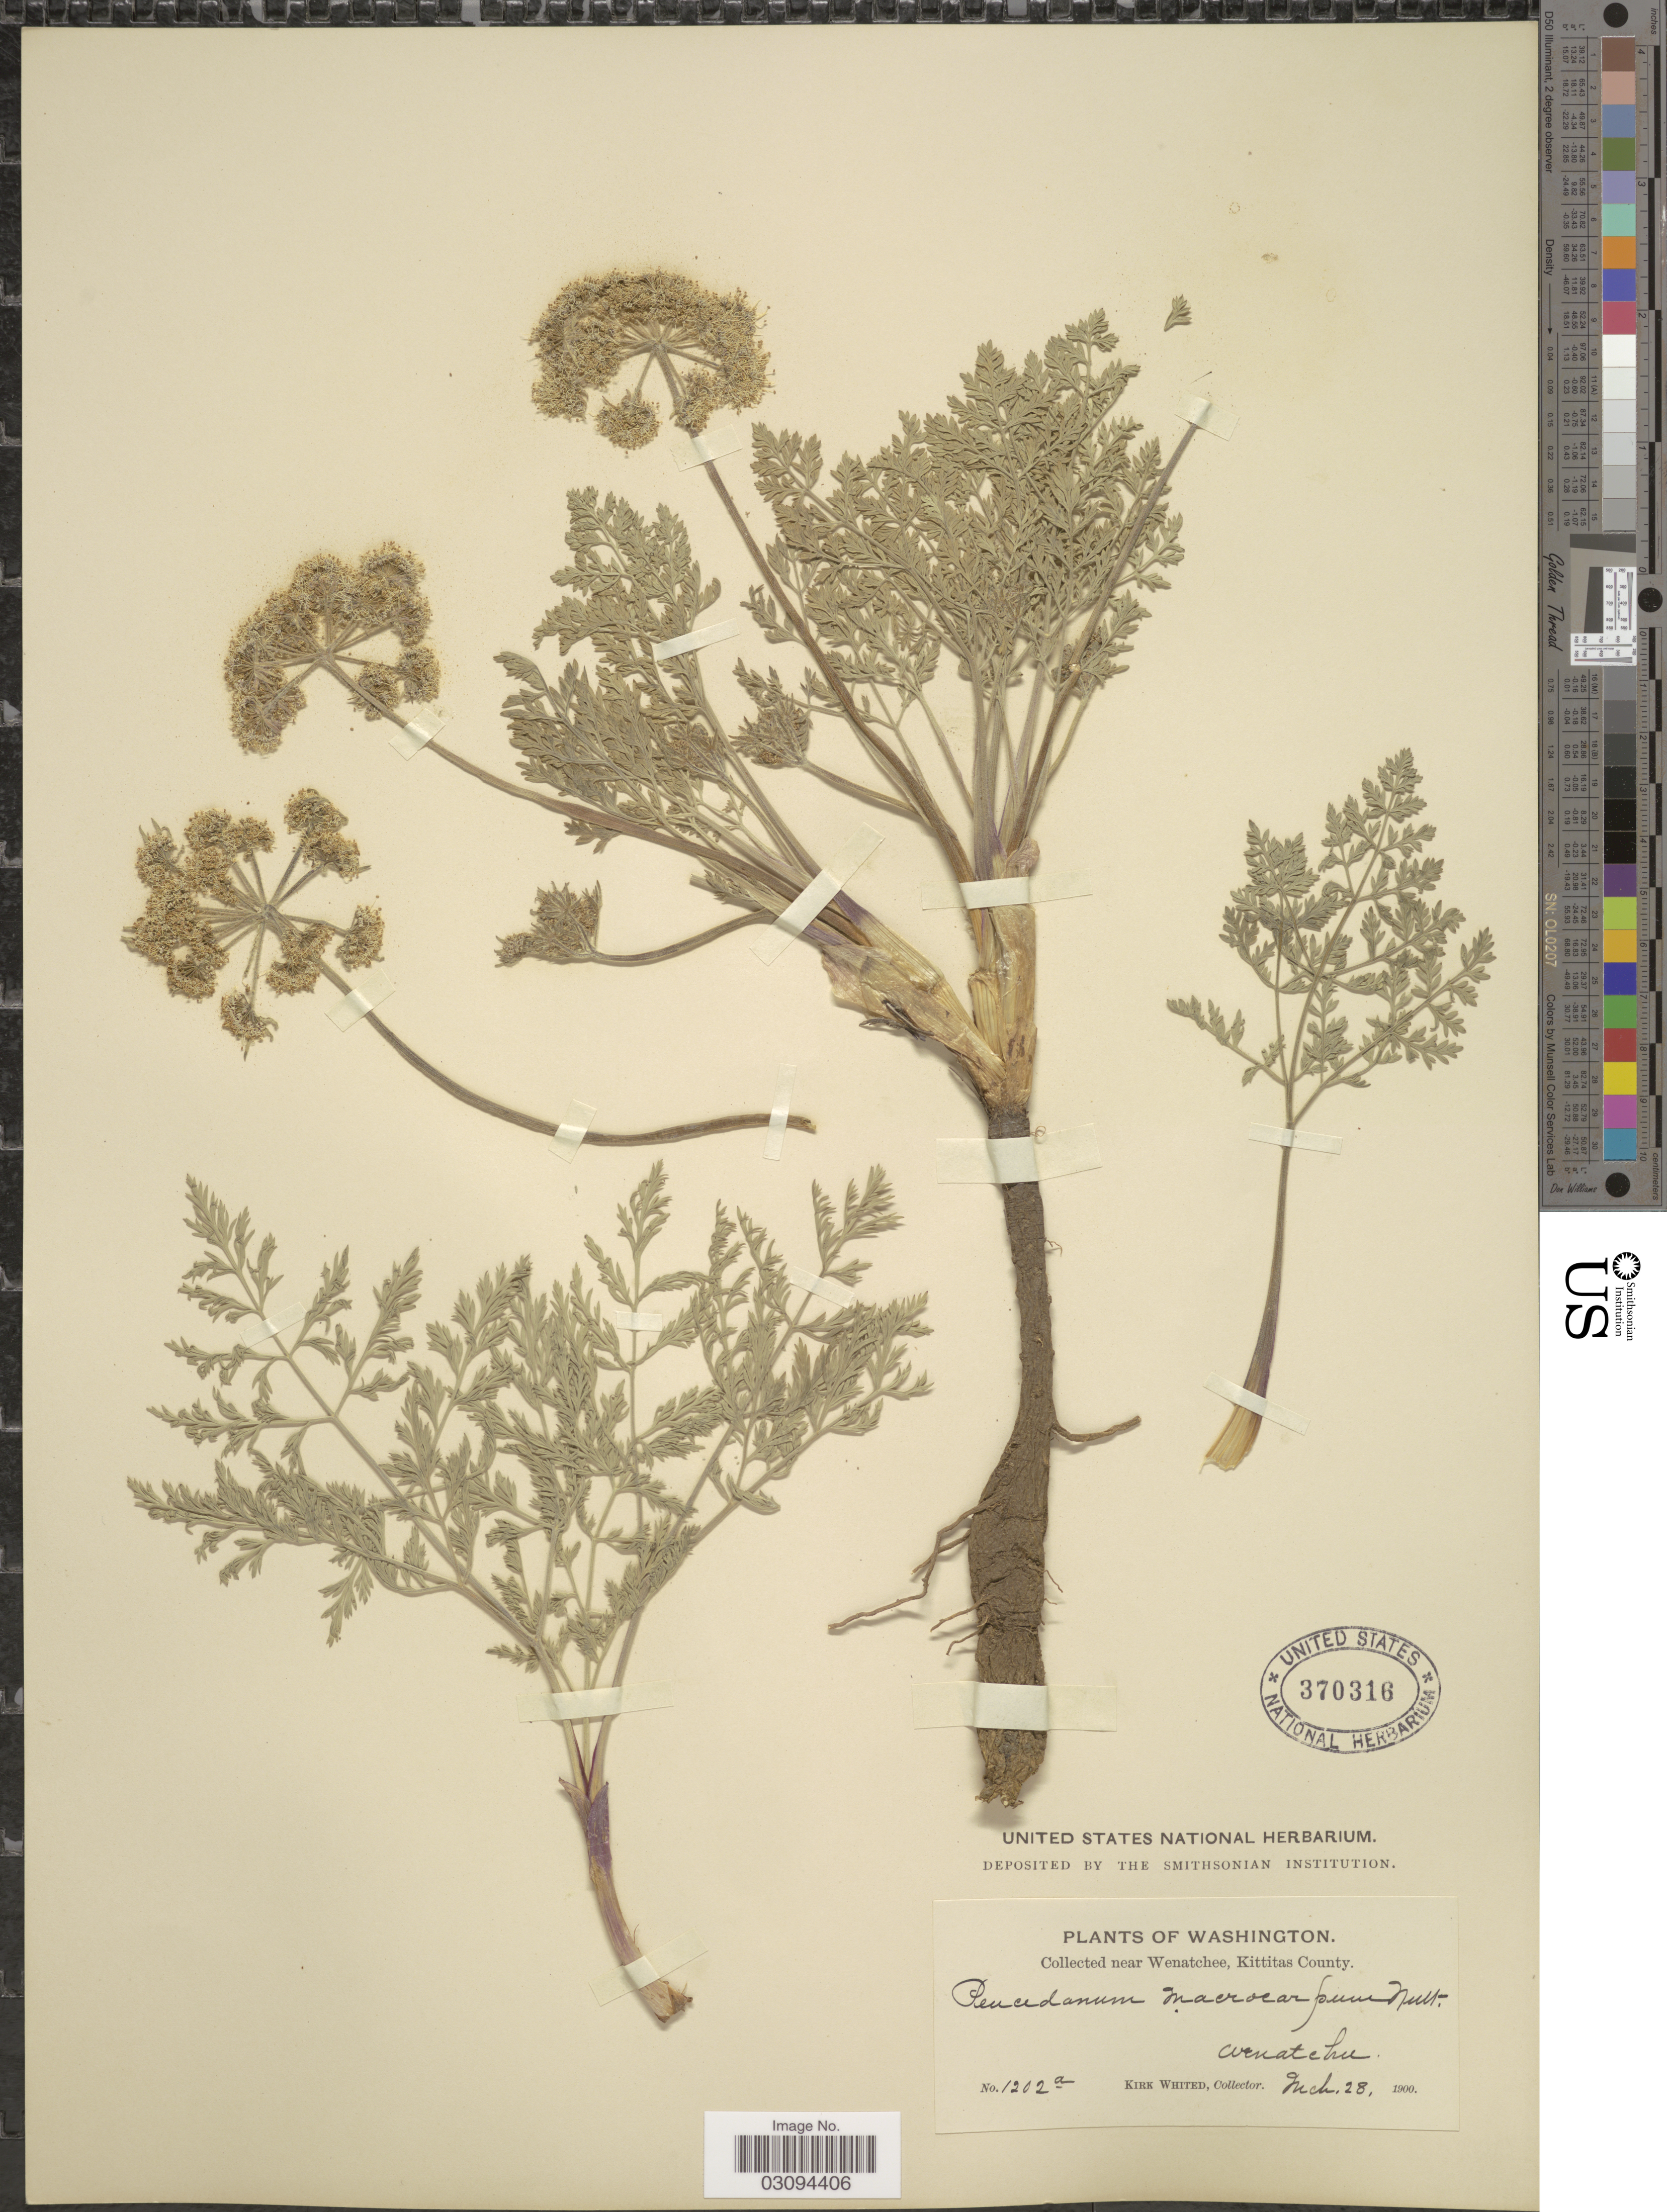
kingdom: Plantae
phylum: Tracheophyta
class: Magnoliopsida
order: Apiales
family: Apiaceae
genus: Lomatium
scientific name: Lomatium macrocarpum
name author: (Hook. et al.) J.M. Coult. & Rose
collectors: K. Whited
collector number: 1202a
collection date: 1900-03-28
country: United States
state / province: Washington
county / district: Kittitas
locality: Near Wenatchee, Kittitas County. Wenatchee.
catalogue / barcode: US 370316